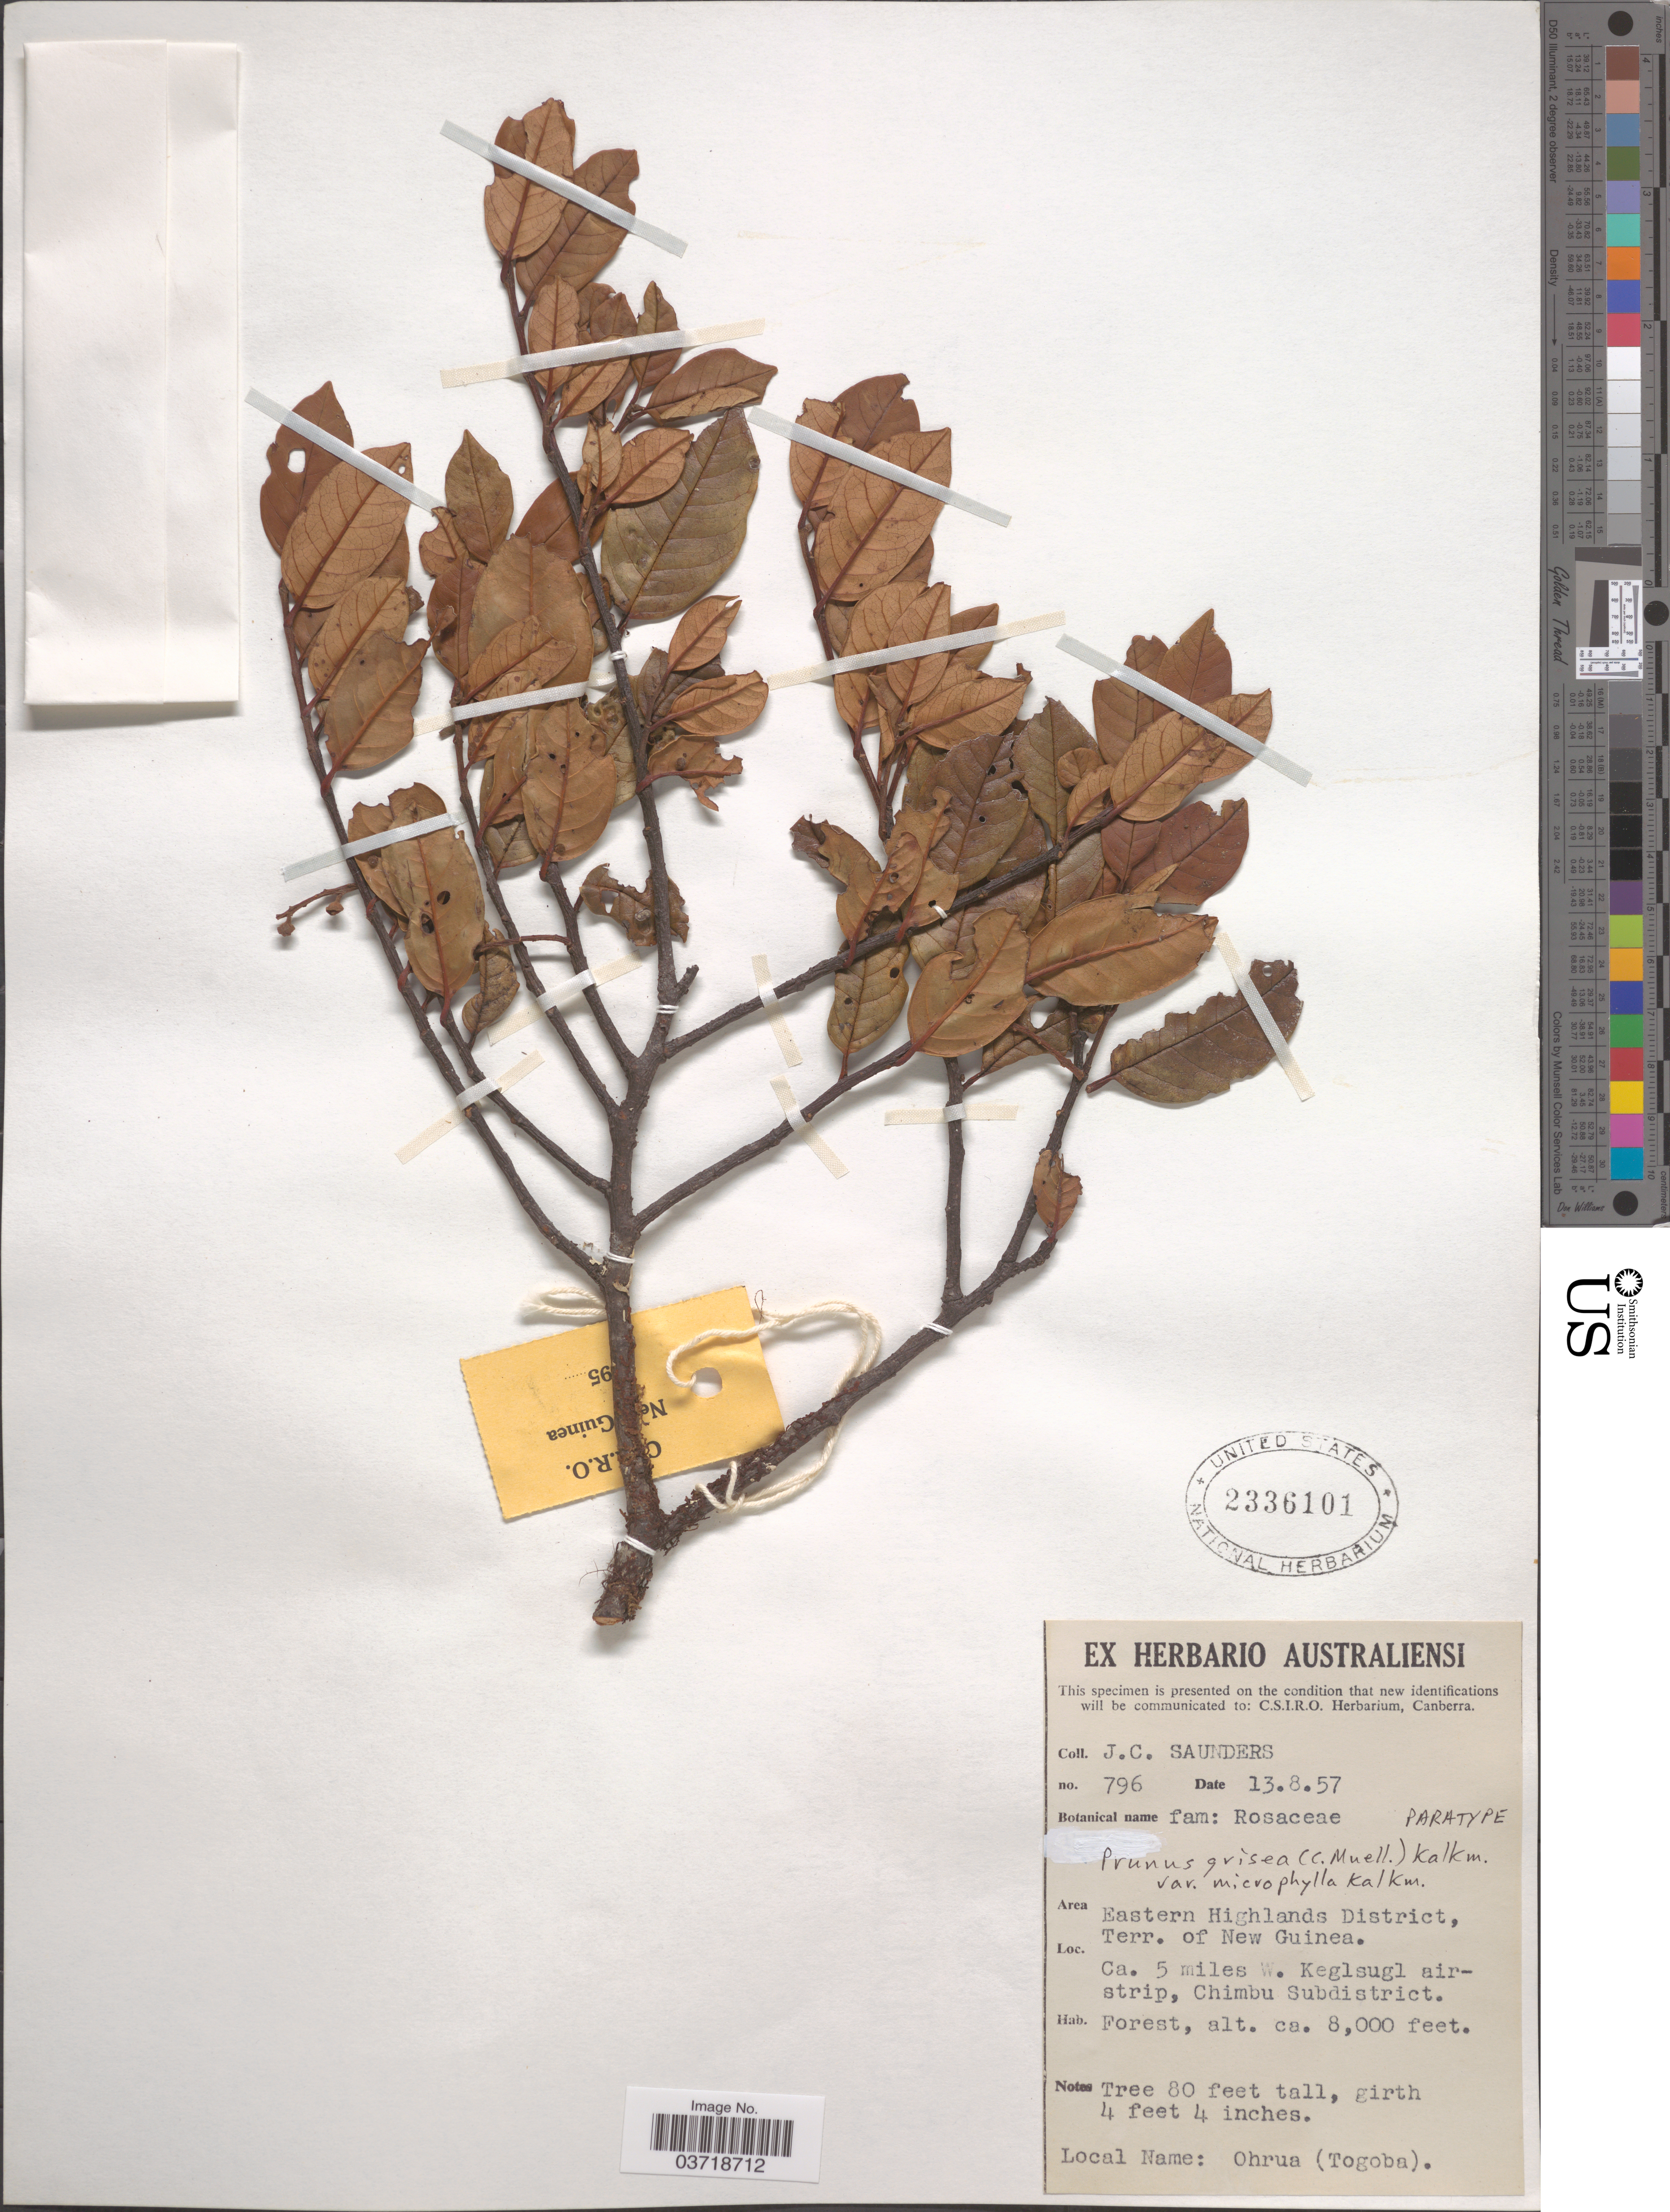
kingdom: Plantae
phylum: Tracheophyta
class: Magnoliopsida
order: Rosales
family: Rosaceae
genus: Prunus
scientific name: Prunus grisea var. microphylla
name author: Kalkman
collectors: J. C. Saunders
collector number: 796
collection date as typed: Transcribed d/m/y: 13/8/57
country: Papua New Guinea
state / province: Chimbu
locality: Eastern Highlands District, Terr. of New Guinea. Ca. 5 miles W. Keglsugl airstrip, Chimbu Subdistrict.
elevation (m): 2438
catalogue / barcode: US 2336101